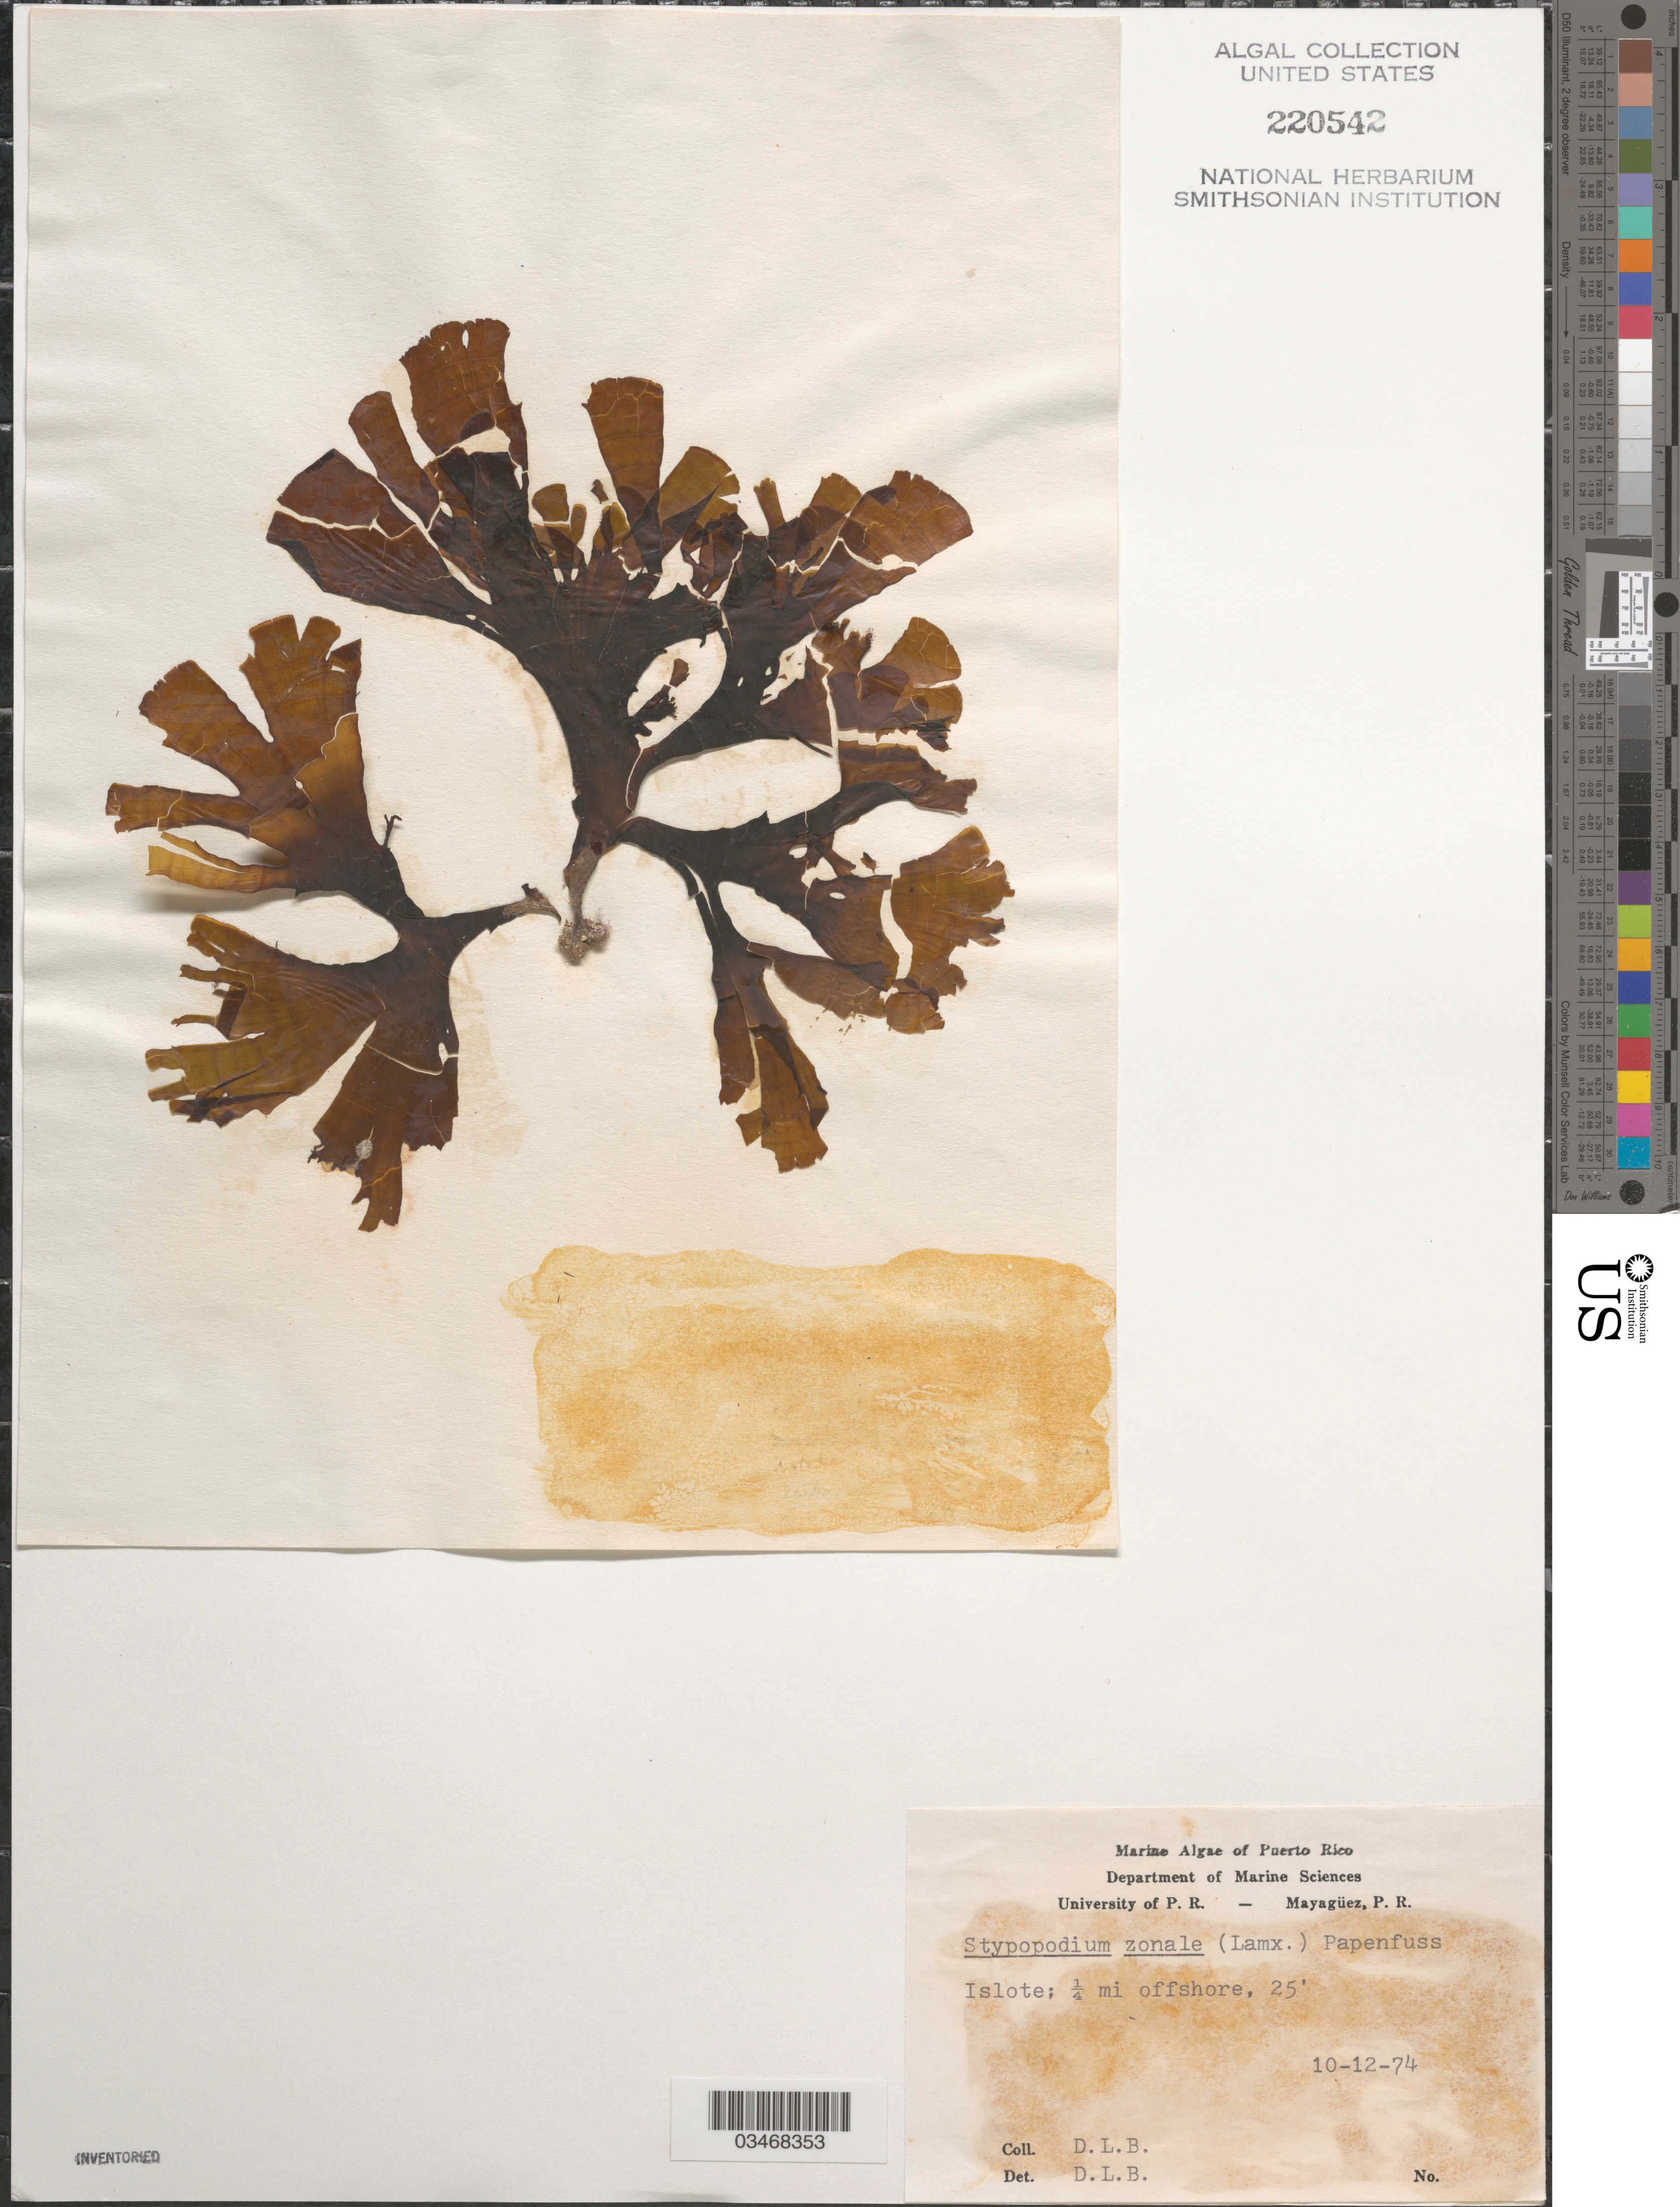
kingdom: Chromista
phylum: Ochrophyta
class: Phaeophyceae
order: Dictyotales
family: Dictyotaceae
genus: Stypopodium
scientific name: Stypopodium zonale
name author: (J.V.Lamouroux) Papenf.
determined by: Ballantine, D. L.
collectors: D.L. Ballantine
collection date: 1974-10-12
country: Puerto Rico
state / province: Arecibo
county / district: Islote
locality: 1/4 mi offshore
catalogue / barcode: US 220542